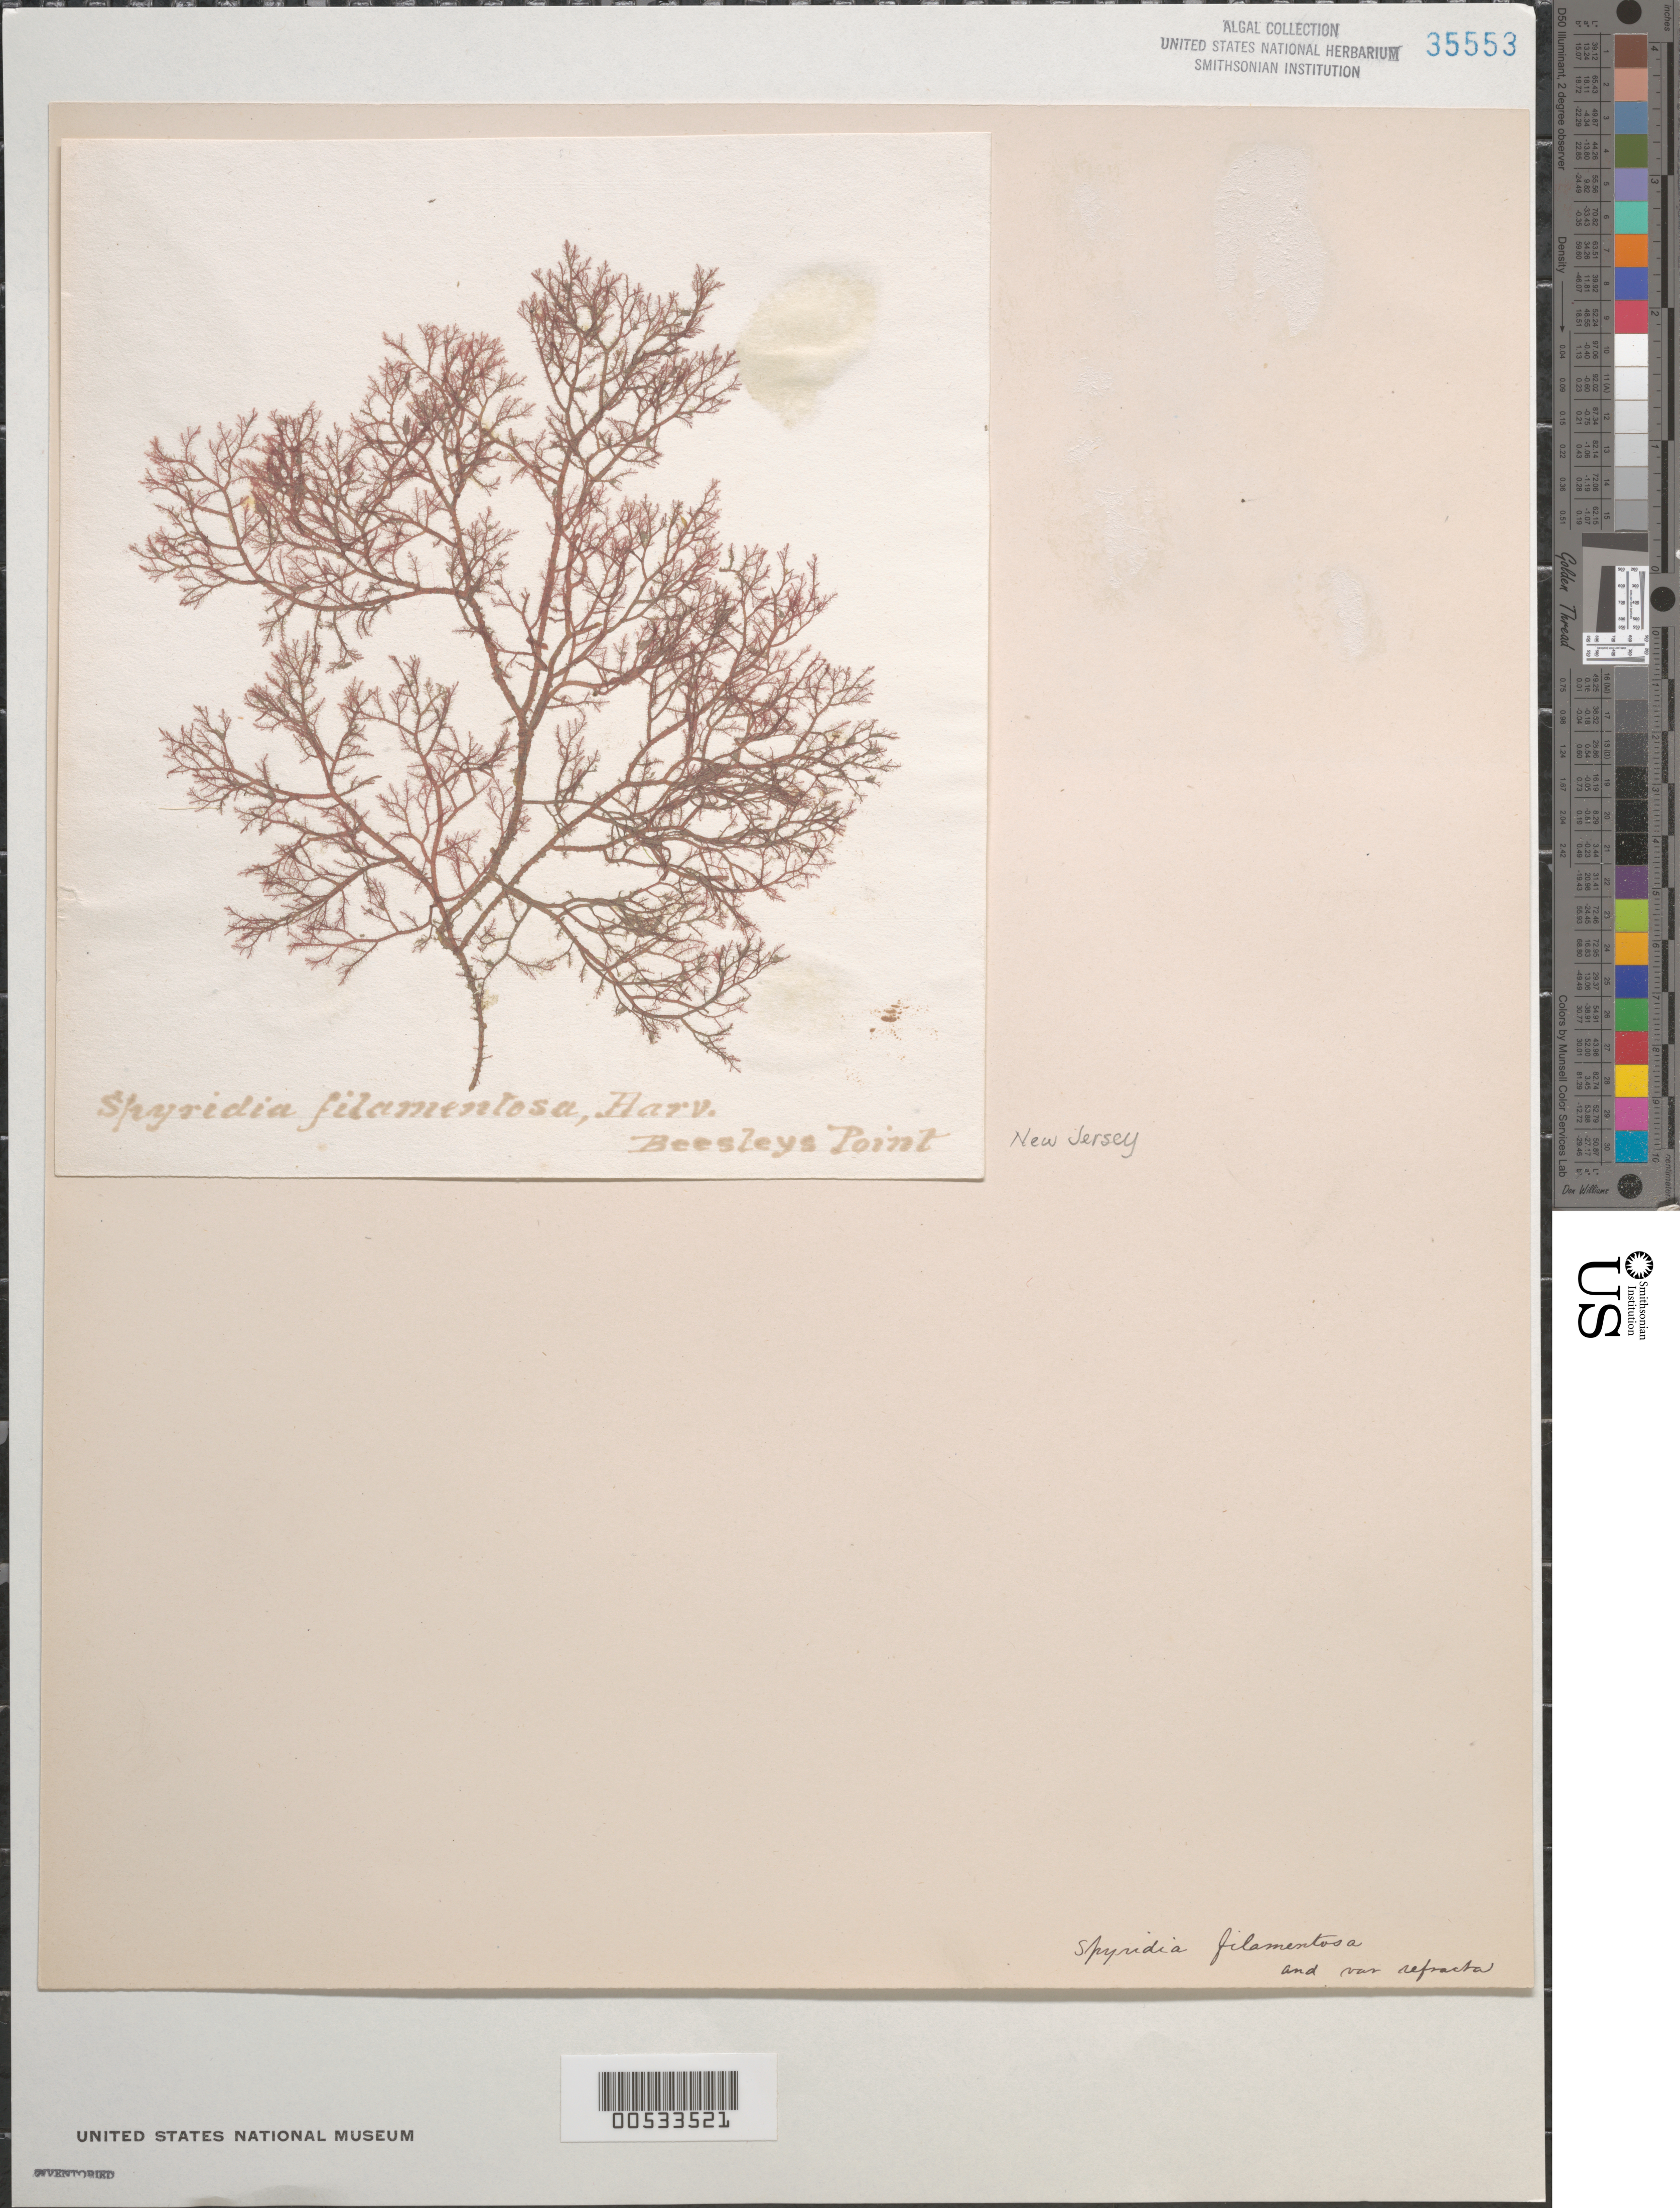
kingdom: Plantae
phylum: Rhodophyta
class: Florideophyceae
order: Ceramiales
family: Spyridiaceae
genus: Spyridia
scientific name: Spyridia filamentosa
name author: (Wulfen) Harv.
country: United States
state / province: New Jersey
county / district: Cape May County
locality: Beesleys Point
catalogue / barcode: US 35553